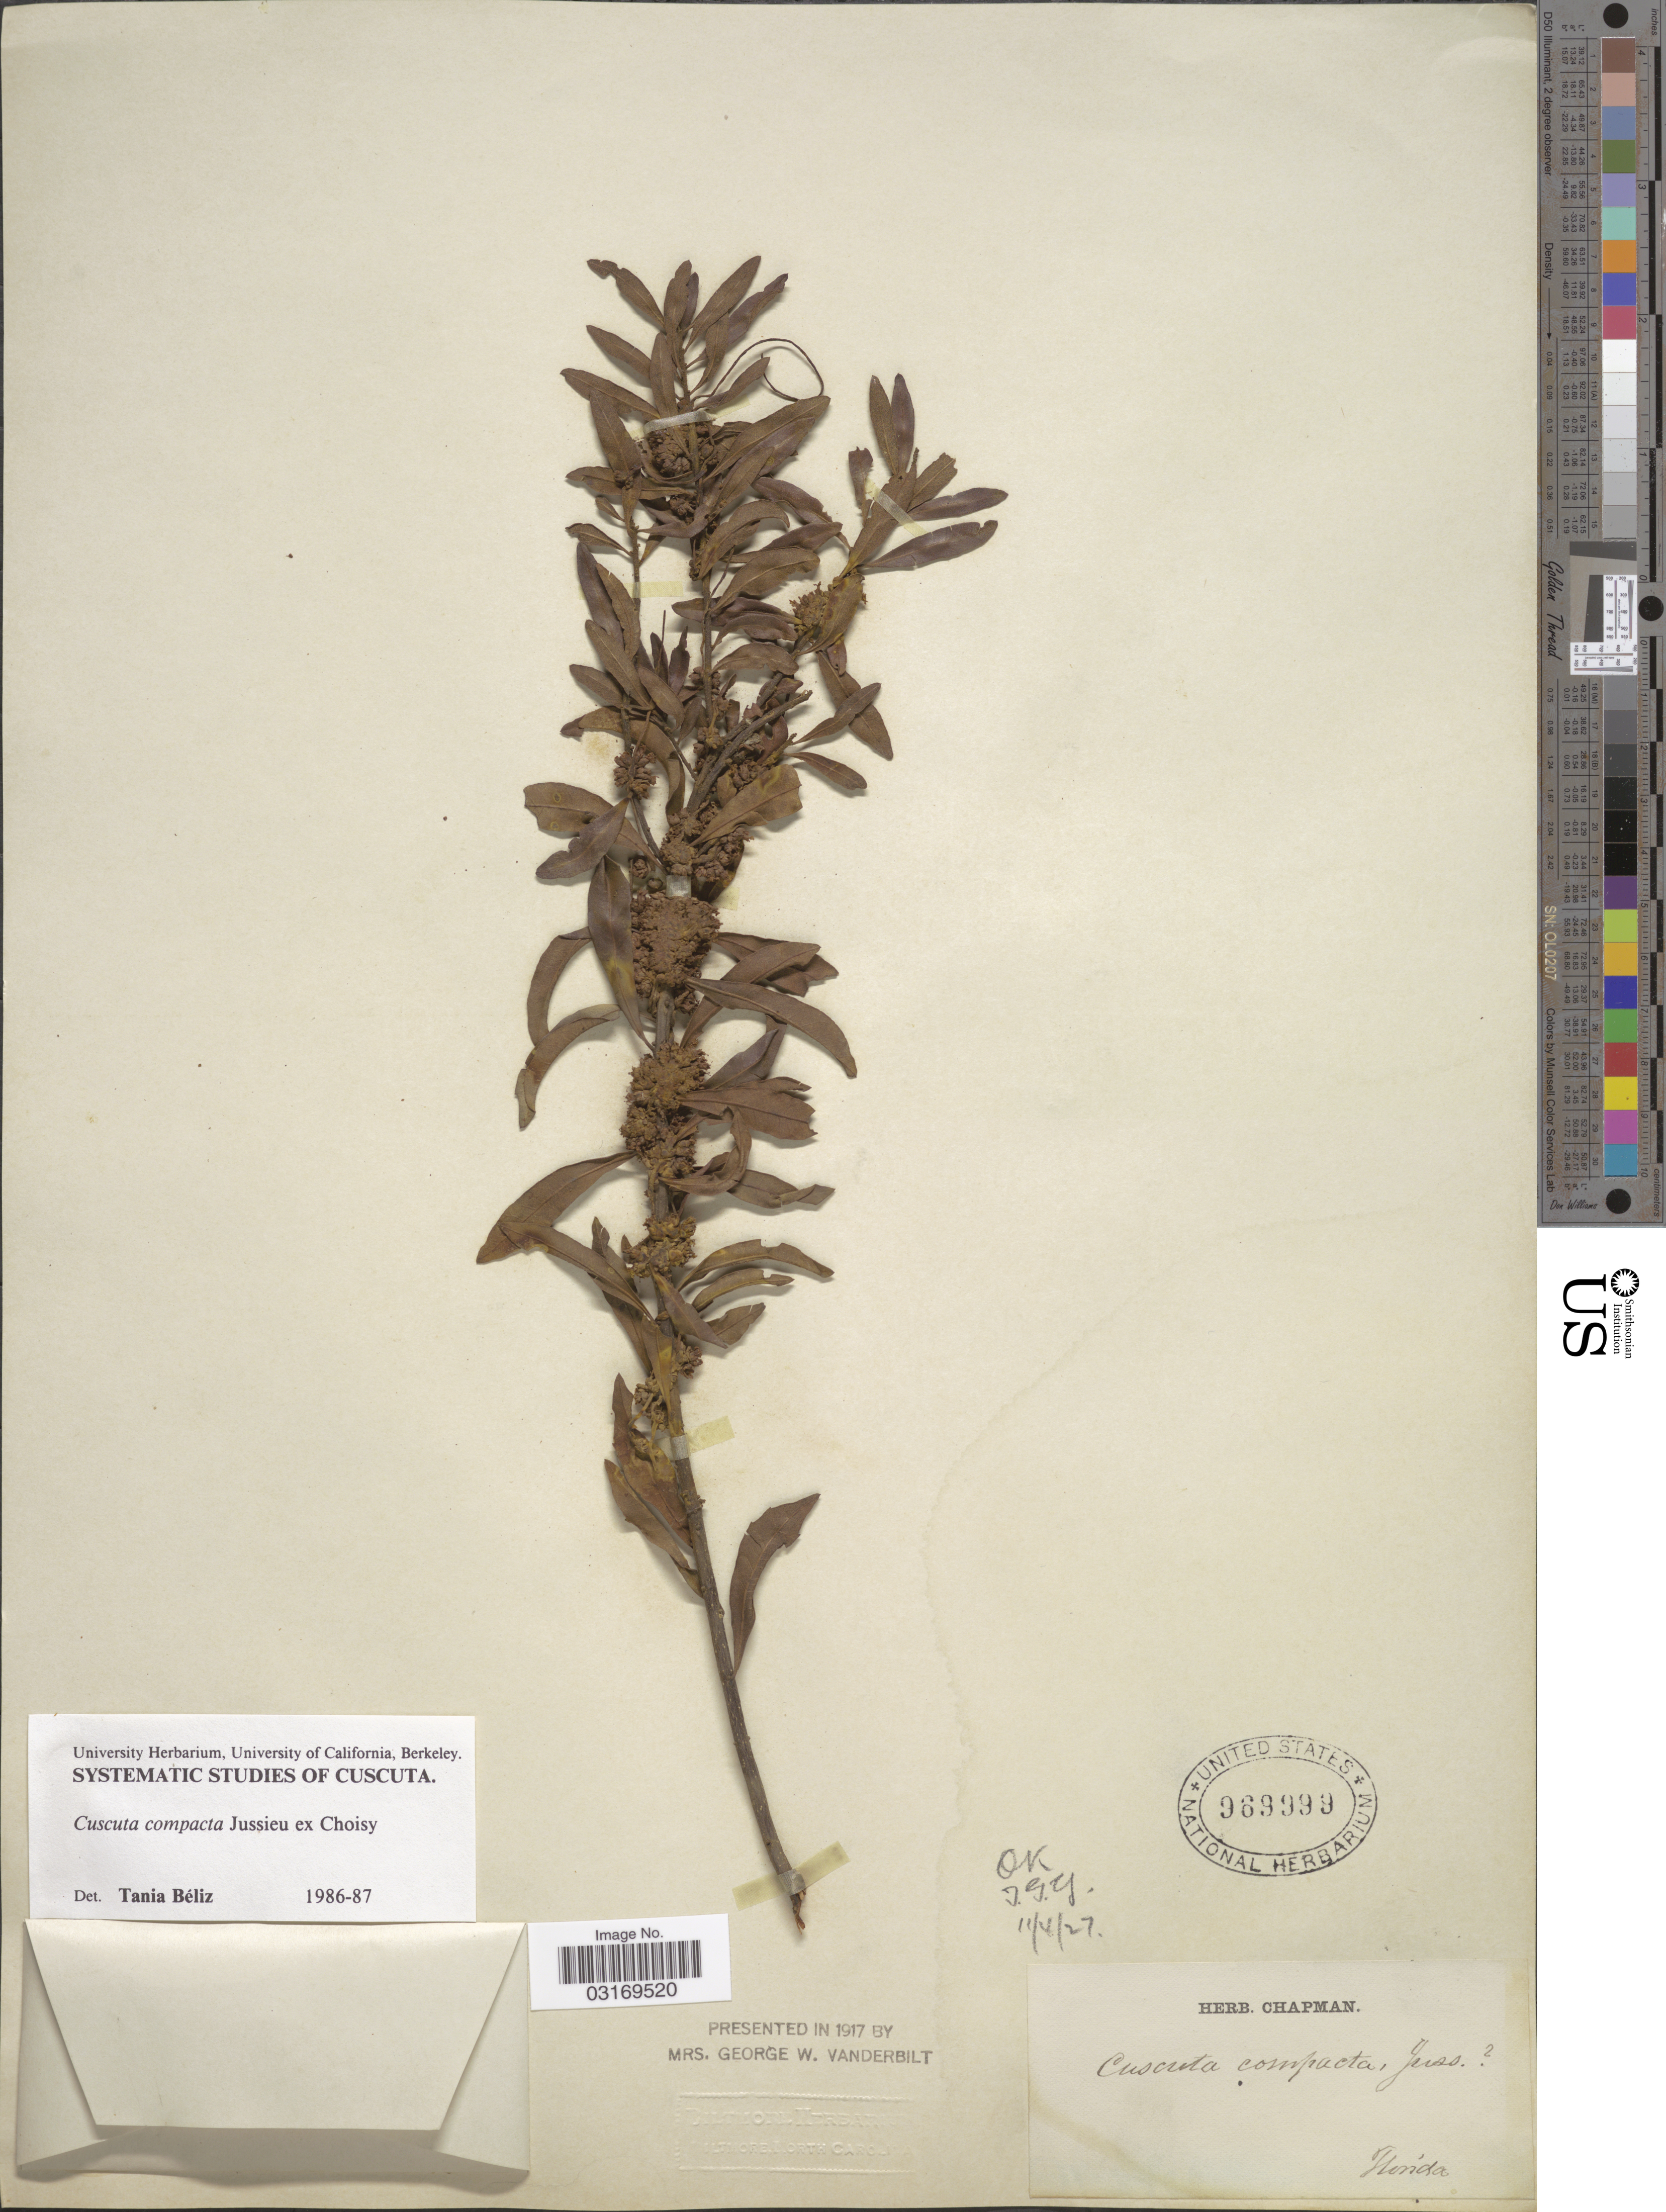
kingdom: Plantae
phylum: Tracheophyta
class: Magnoliopsida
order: Solanales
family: Convolvulaceae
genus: Cuscuta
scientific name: Cuscuta compacta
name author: Juss. ex Choisy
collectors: ex herb. Chapman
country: United States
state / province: Florida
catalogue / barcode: US 969999